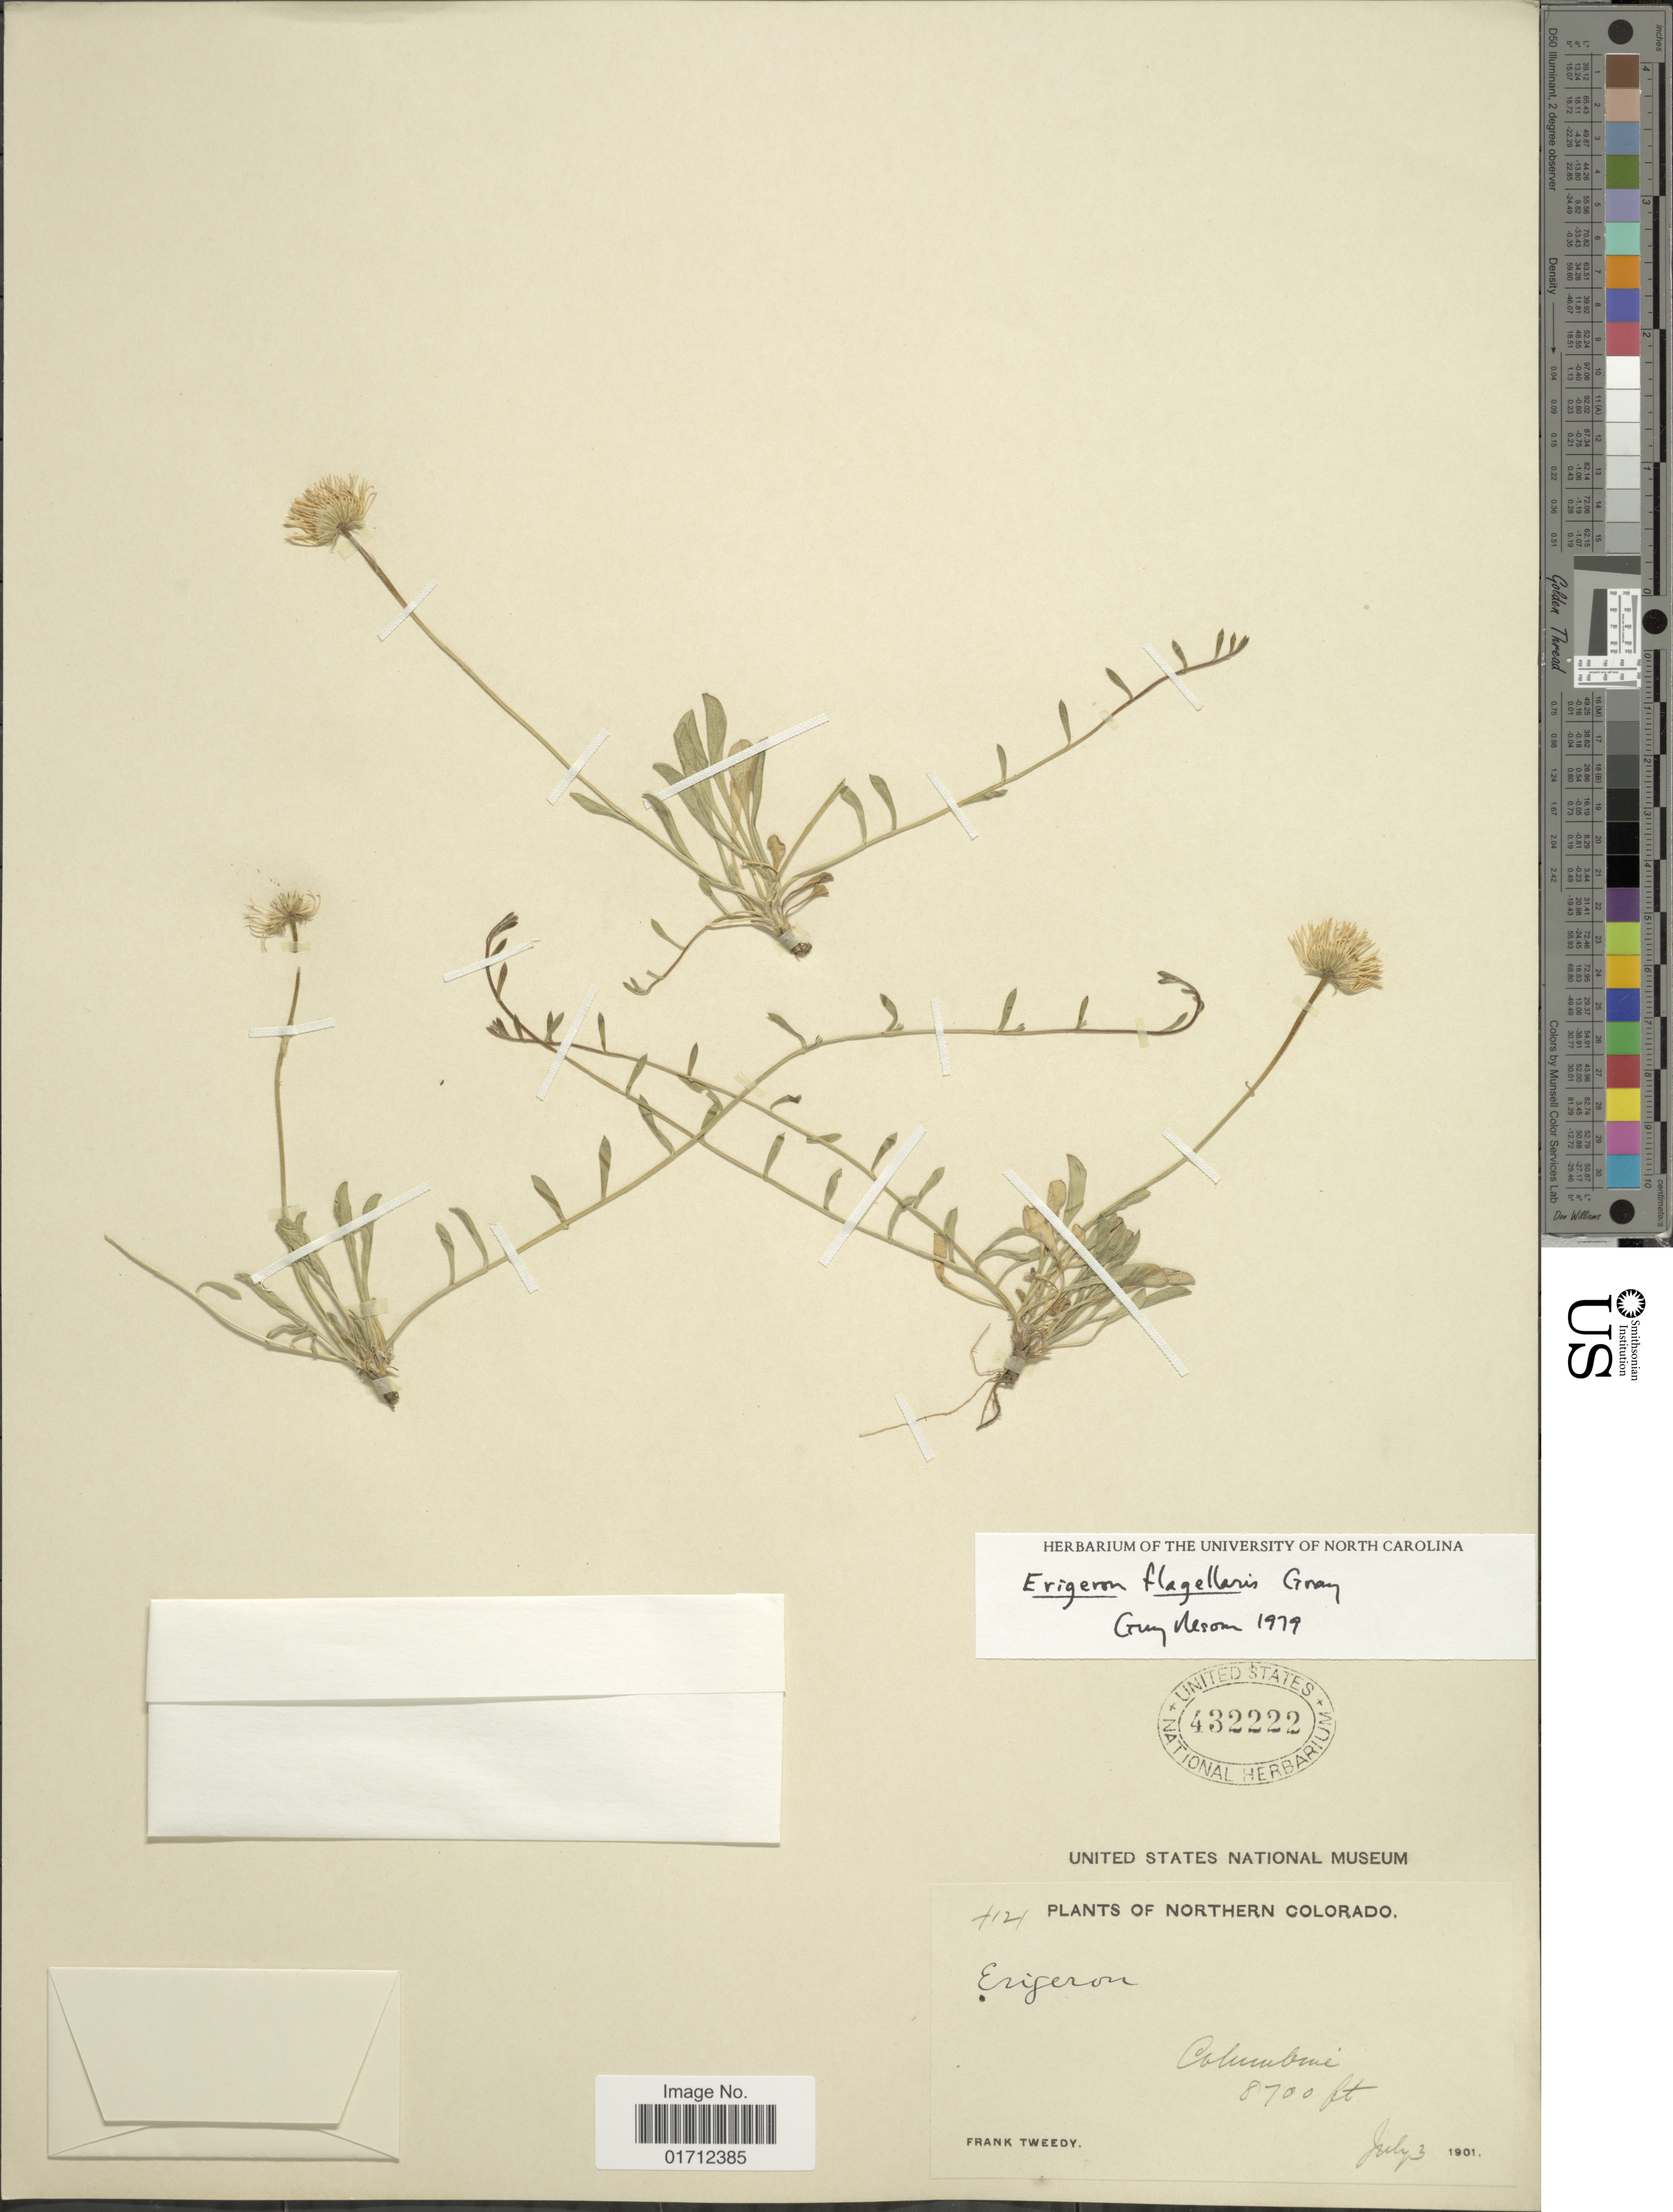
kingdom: Plantae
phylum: Tracheophyta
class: Magnoliopsida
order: Asterales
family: Asteraceae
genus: Erigeron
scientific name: Erigeron flagellaris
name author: A. Gray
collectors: F. Tweedy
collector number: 121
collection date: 1901-07-03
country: United States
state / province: Colorado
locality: Northern Colorado, Columbia,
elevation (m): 2652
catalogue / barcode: US 432222